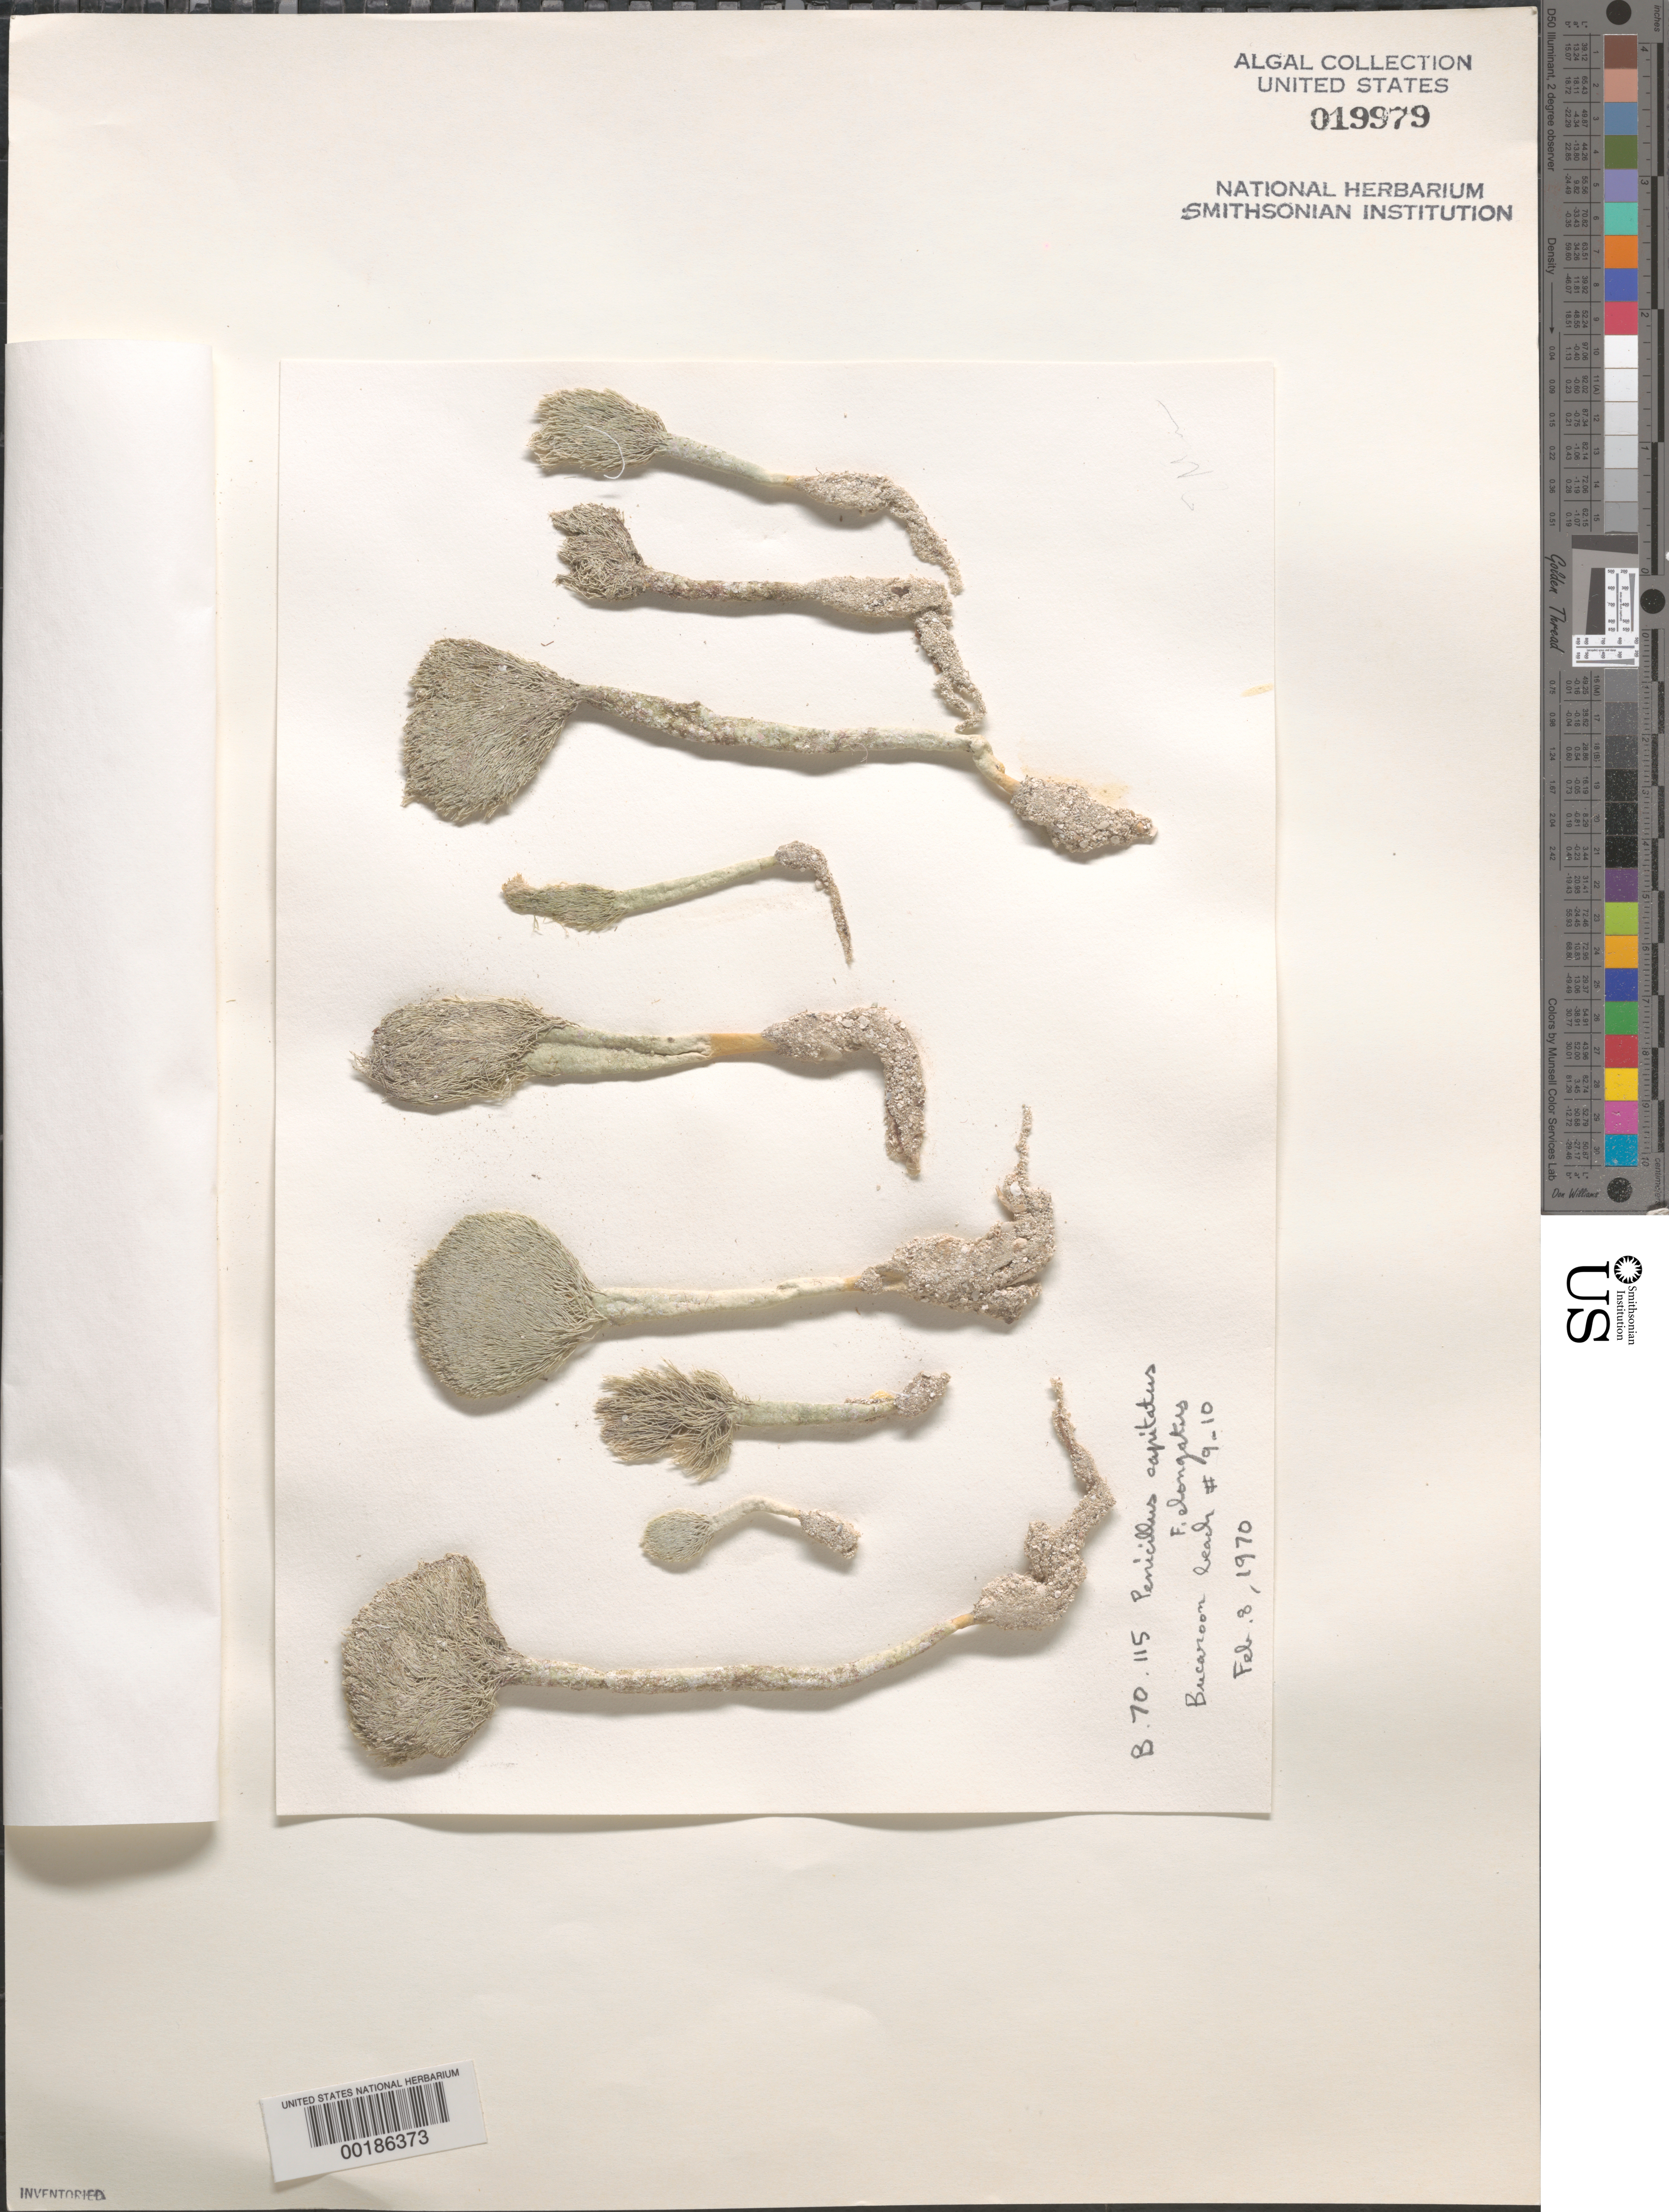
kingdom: Plantae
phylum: Chlorophyta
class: Ulvophyceae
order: Bryopsidales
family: Udoteaceae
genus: Penicillus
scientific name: Penicillus capitatus f. elongatus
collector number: B-70-115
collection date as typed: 08 Feb 1970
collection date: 1970-02-08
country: Bahamas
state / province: Abaco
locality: Buckaroon beach, great abaco island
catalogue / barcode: US 19979